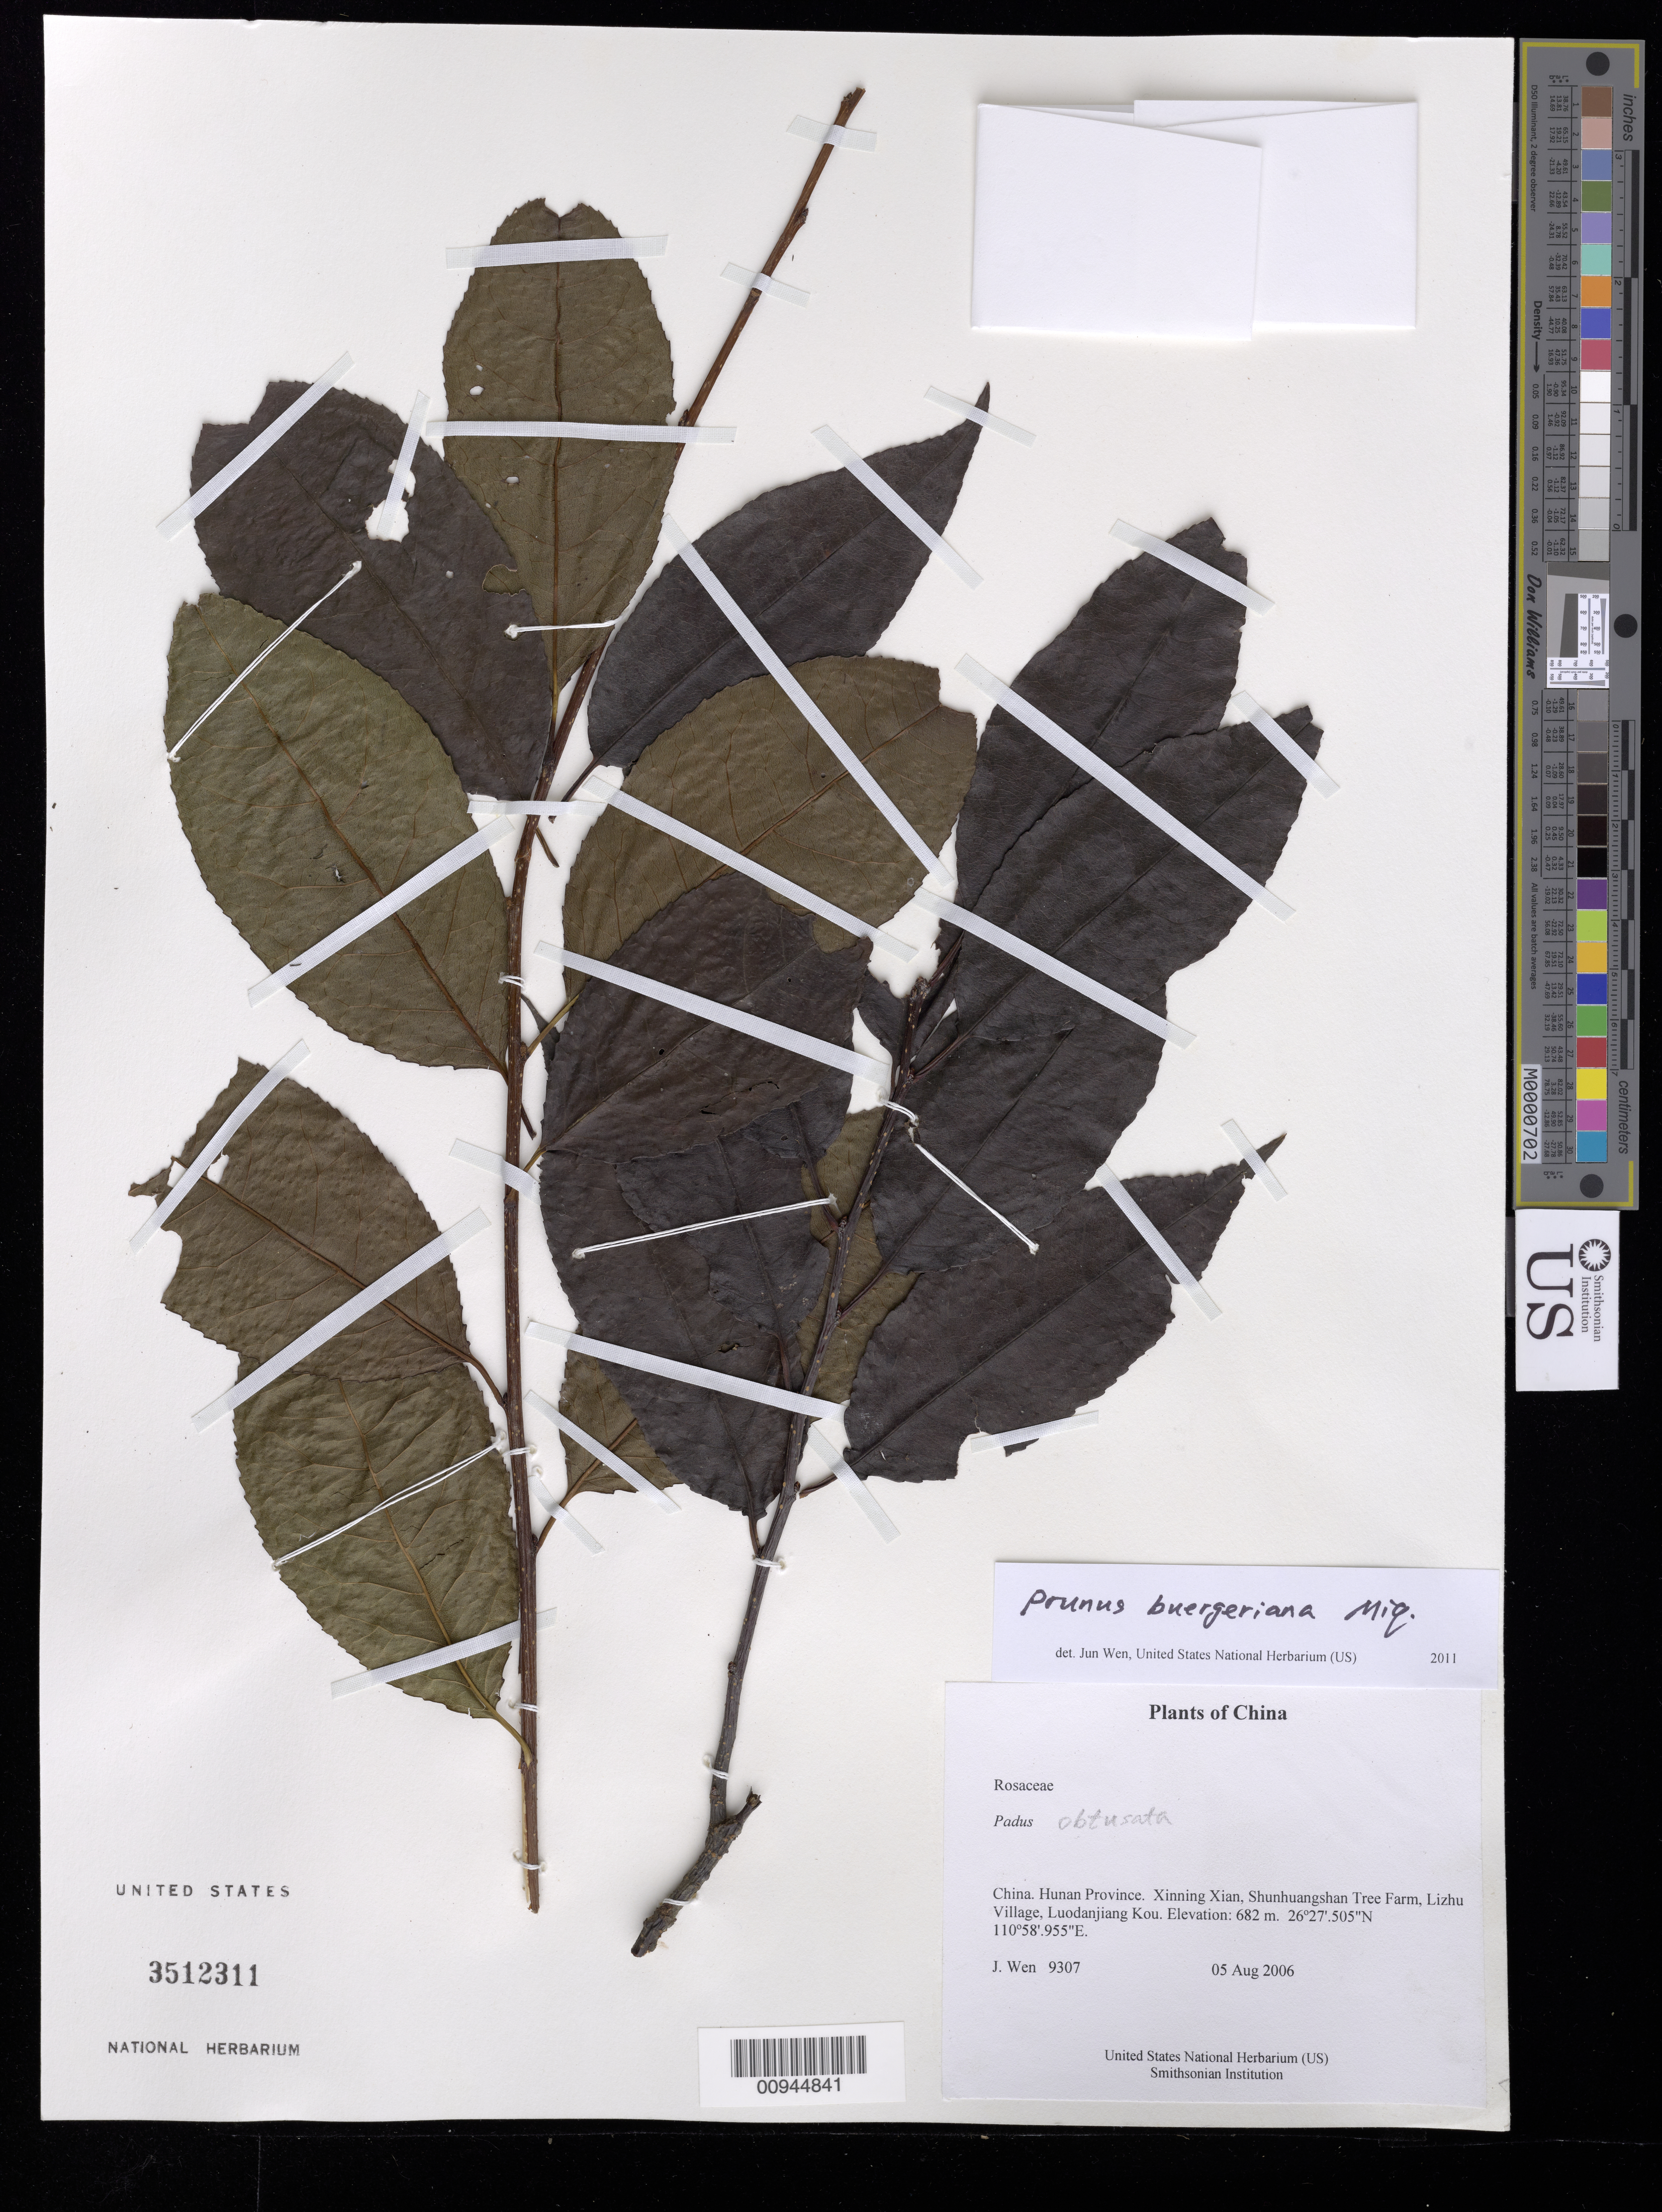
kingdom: Plantae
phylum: Tracheophyta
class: Magnoliopsida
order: Rosales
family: Rosaceae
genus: Padus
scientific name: Padus sp.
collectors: J. Wen & S. Wu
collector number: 9307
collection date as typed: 05 Aug 2006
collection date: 2006-08-05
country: China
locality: Hunan Province. Xinning Xian, Shunhuangshan Tree Farm, Lizhu Village, Luodanjiang Kou.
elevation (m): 682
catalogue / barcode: US 3512311